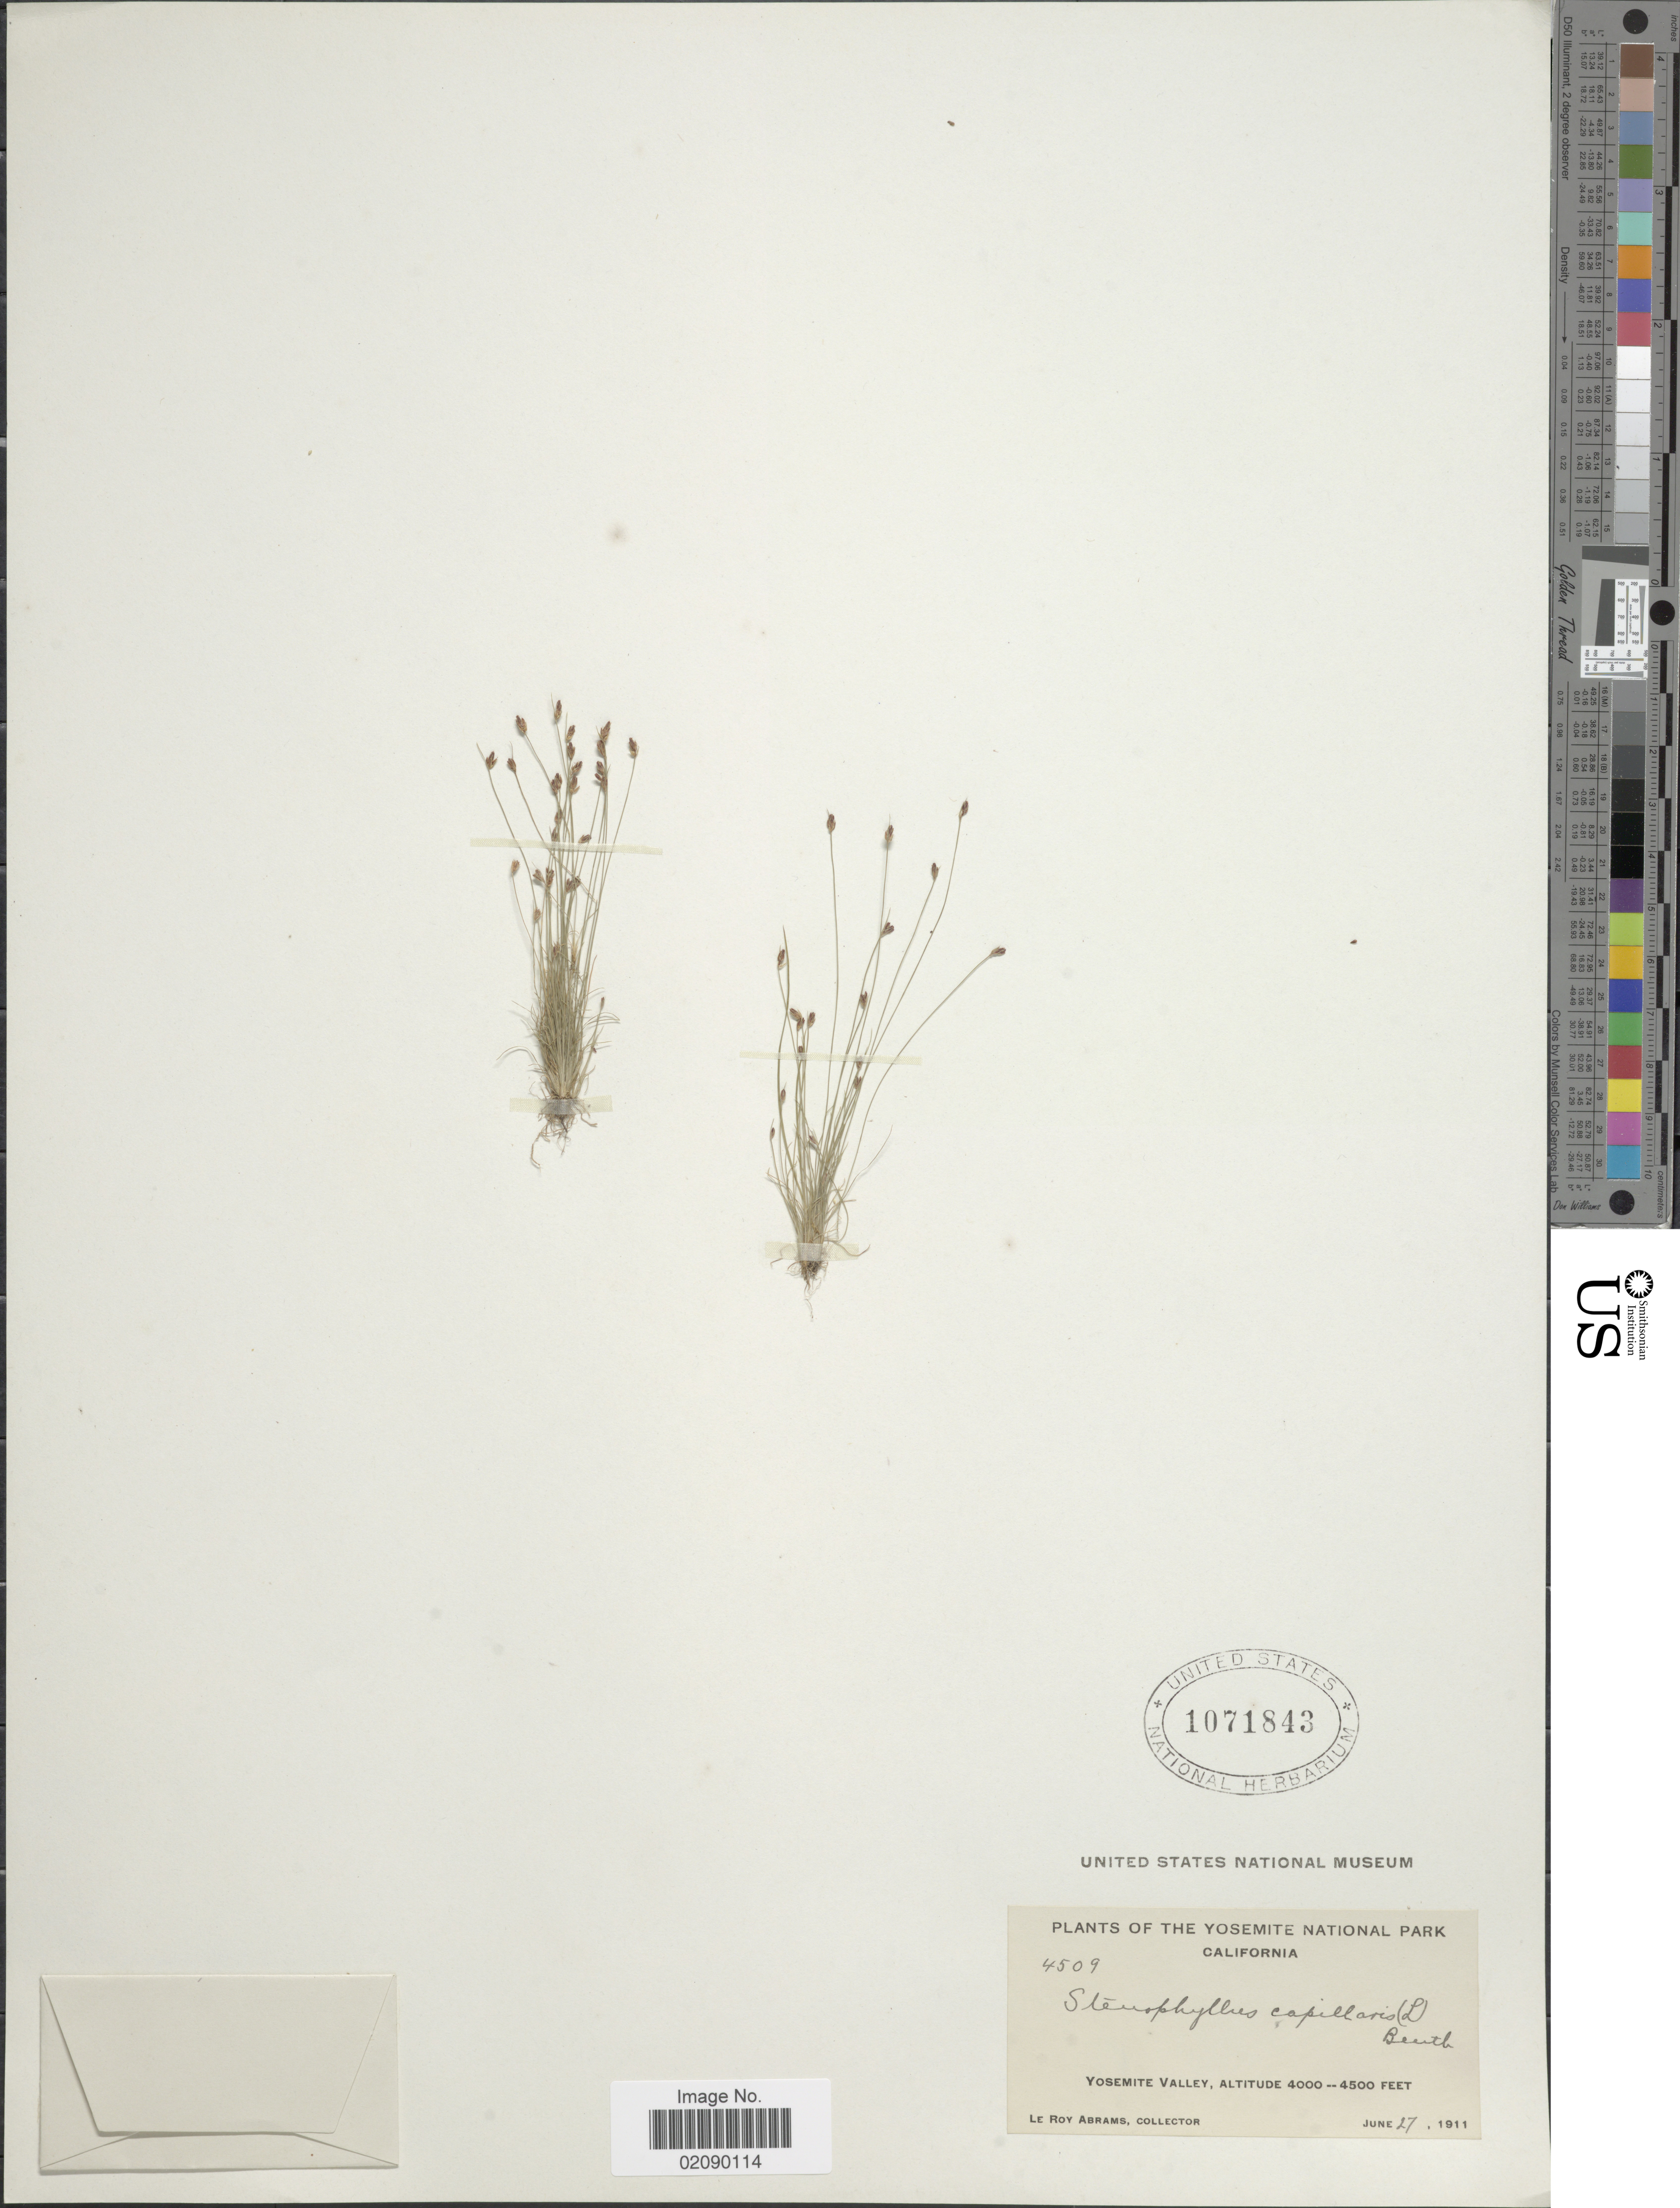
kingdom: Plantae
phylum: Tracheophyta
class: Liliopsida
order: Poales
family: Cyperaceae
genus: Bulbostylis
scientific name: Bulbostylis capillaris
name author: (L.) Kunth ex C.B. Clarke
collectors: L. Abrams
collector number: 4509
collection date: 1911-06-27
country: United States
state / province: California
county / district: Mariposa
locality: The Yosemite National Park, Yosemite Valley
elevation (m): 1219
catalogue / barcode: US 1071843